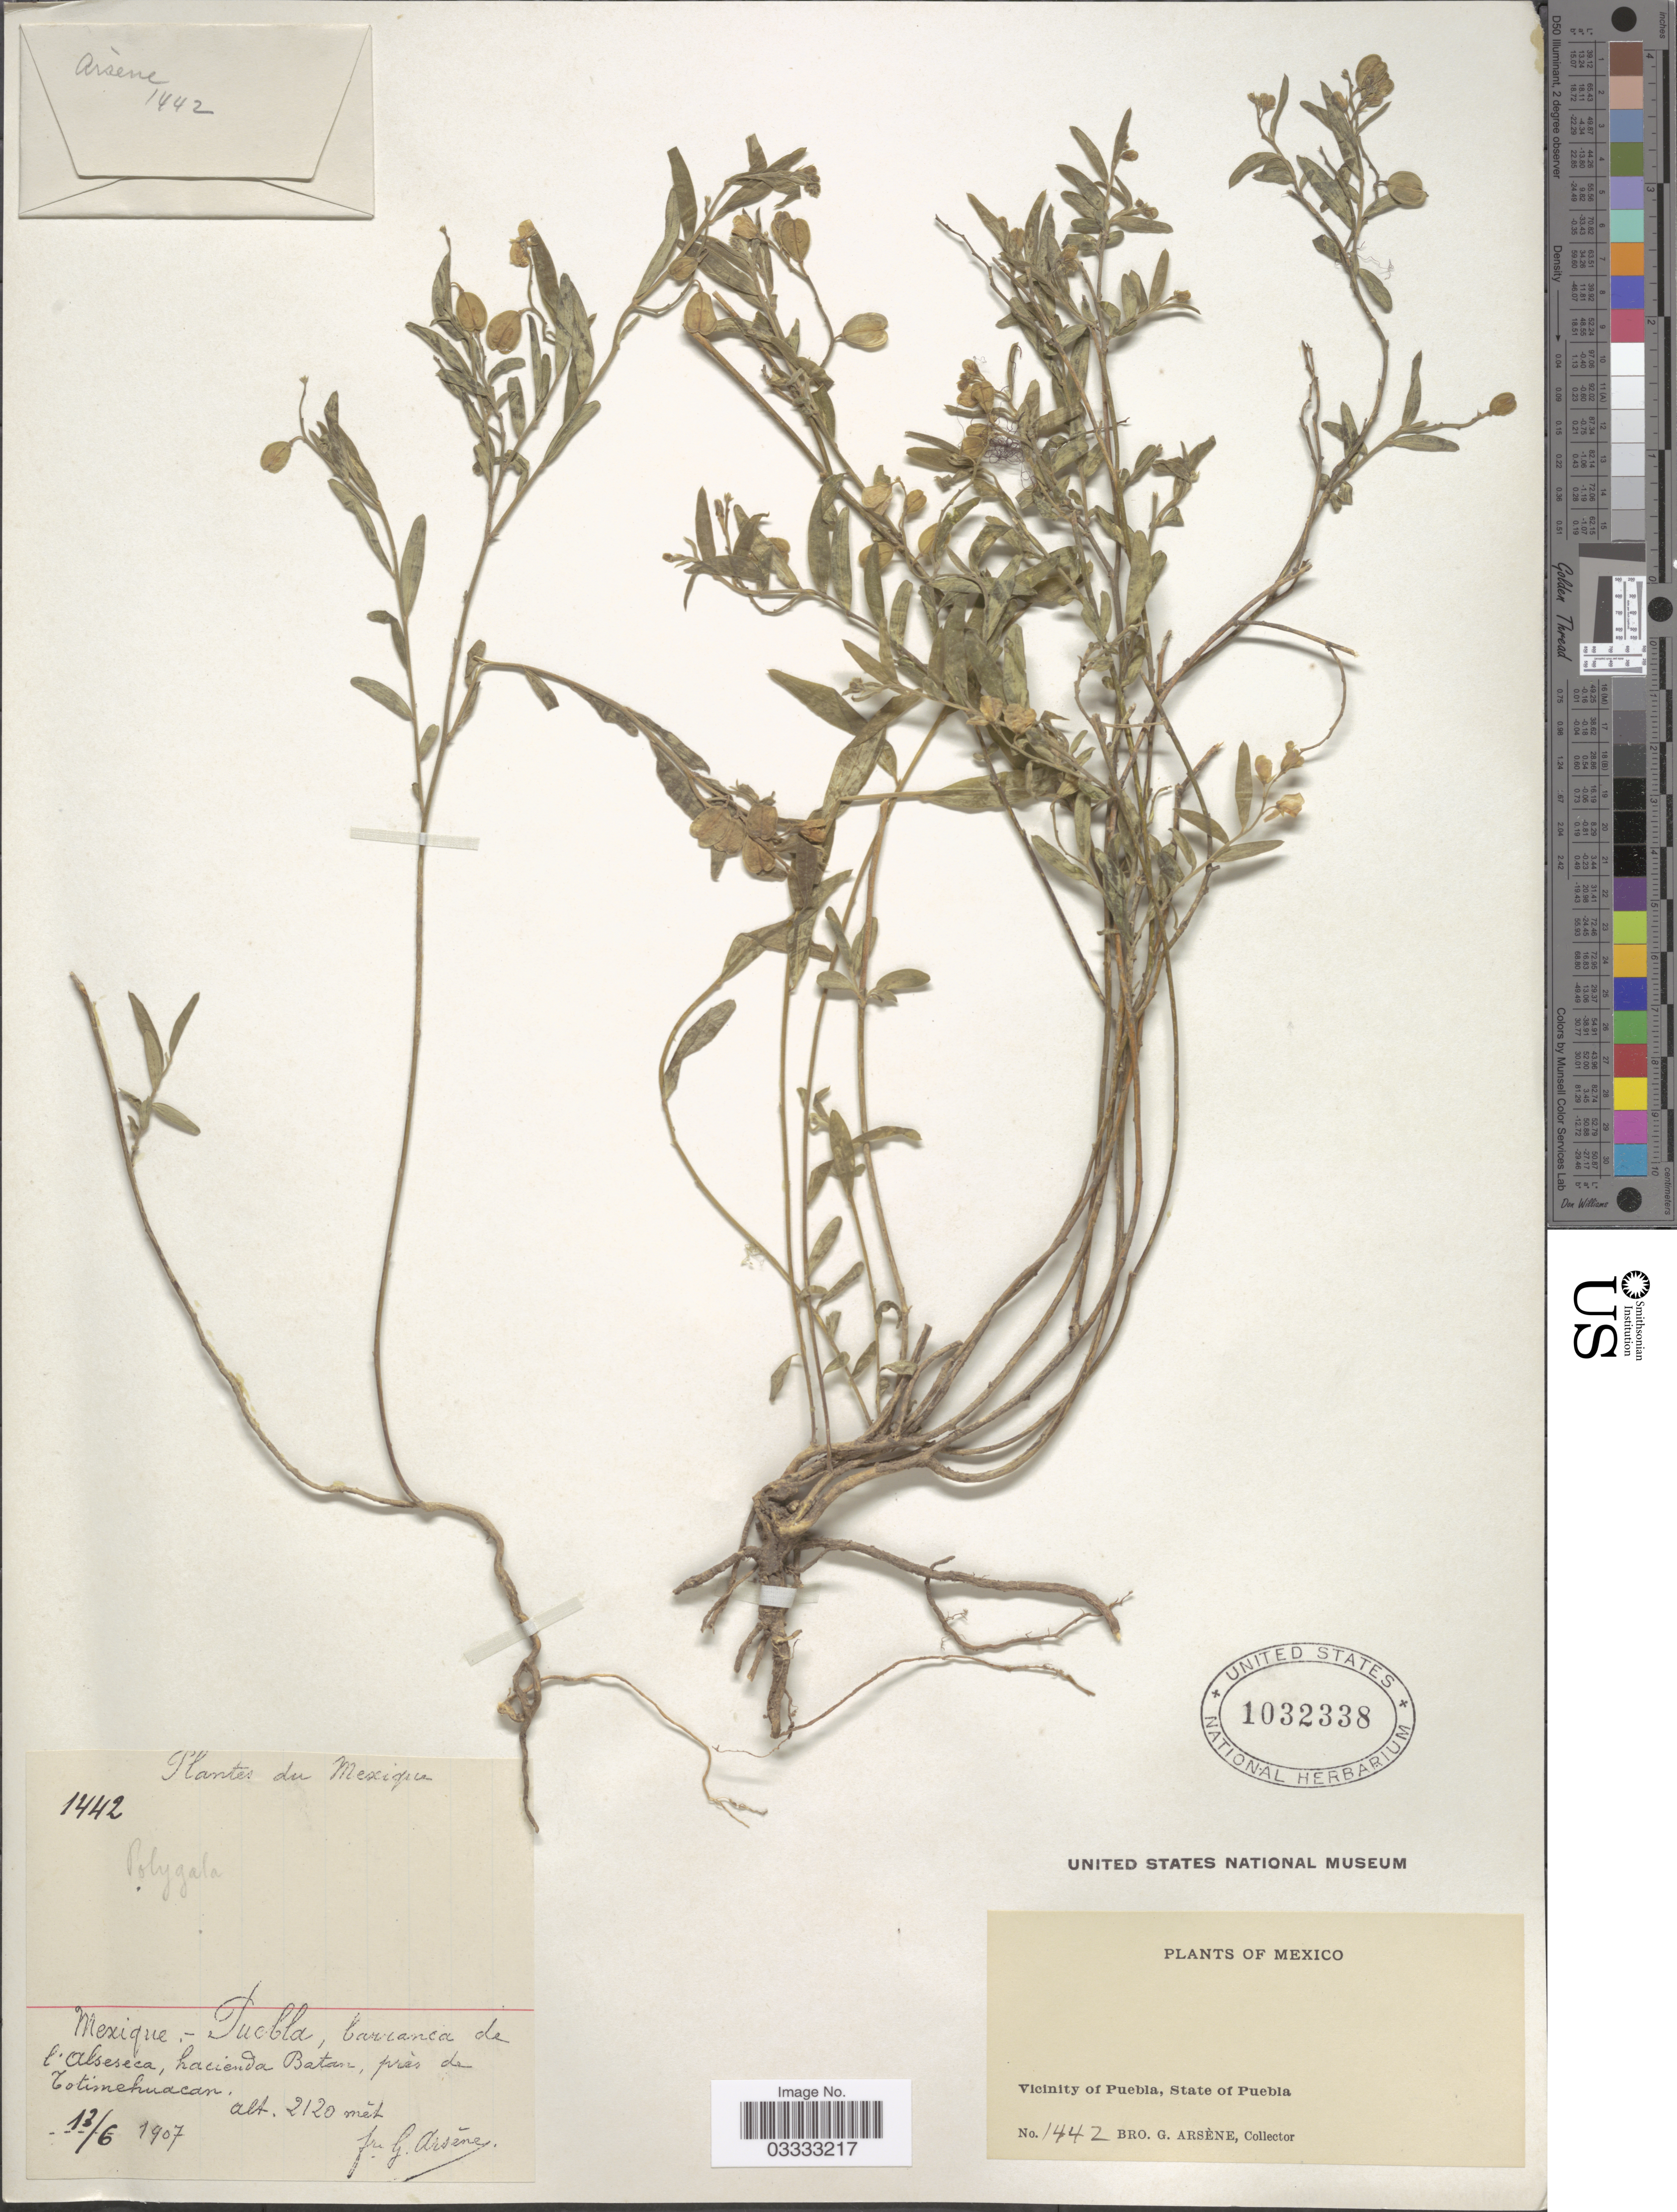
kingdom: Plantae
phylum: Tracheophyta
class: Magnoliopsida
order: Fabales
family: Polygalaceae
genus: Polygala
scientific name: Polygala sp.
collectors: Bro. G. Arsène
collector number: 1442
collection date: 1907-06-13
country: Mexico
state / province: Puebla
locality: Barranca de l'Alseseca, hacienda Batan, prés de Cotinehuacan. Vicinity of Puebla.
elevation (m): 2120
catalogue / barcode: US 1032338